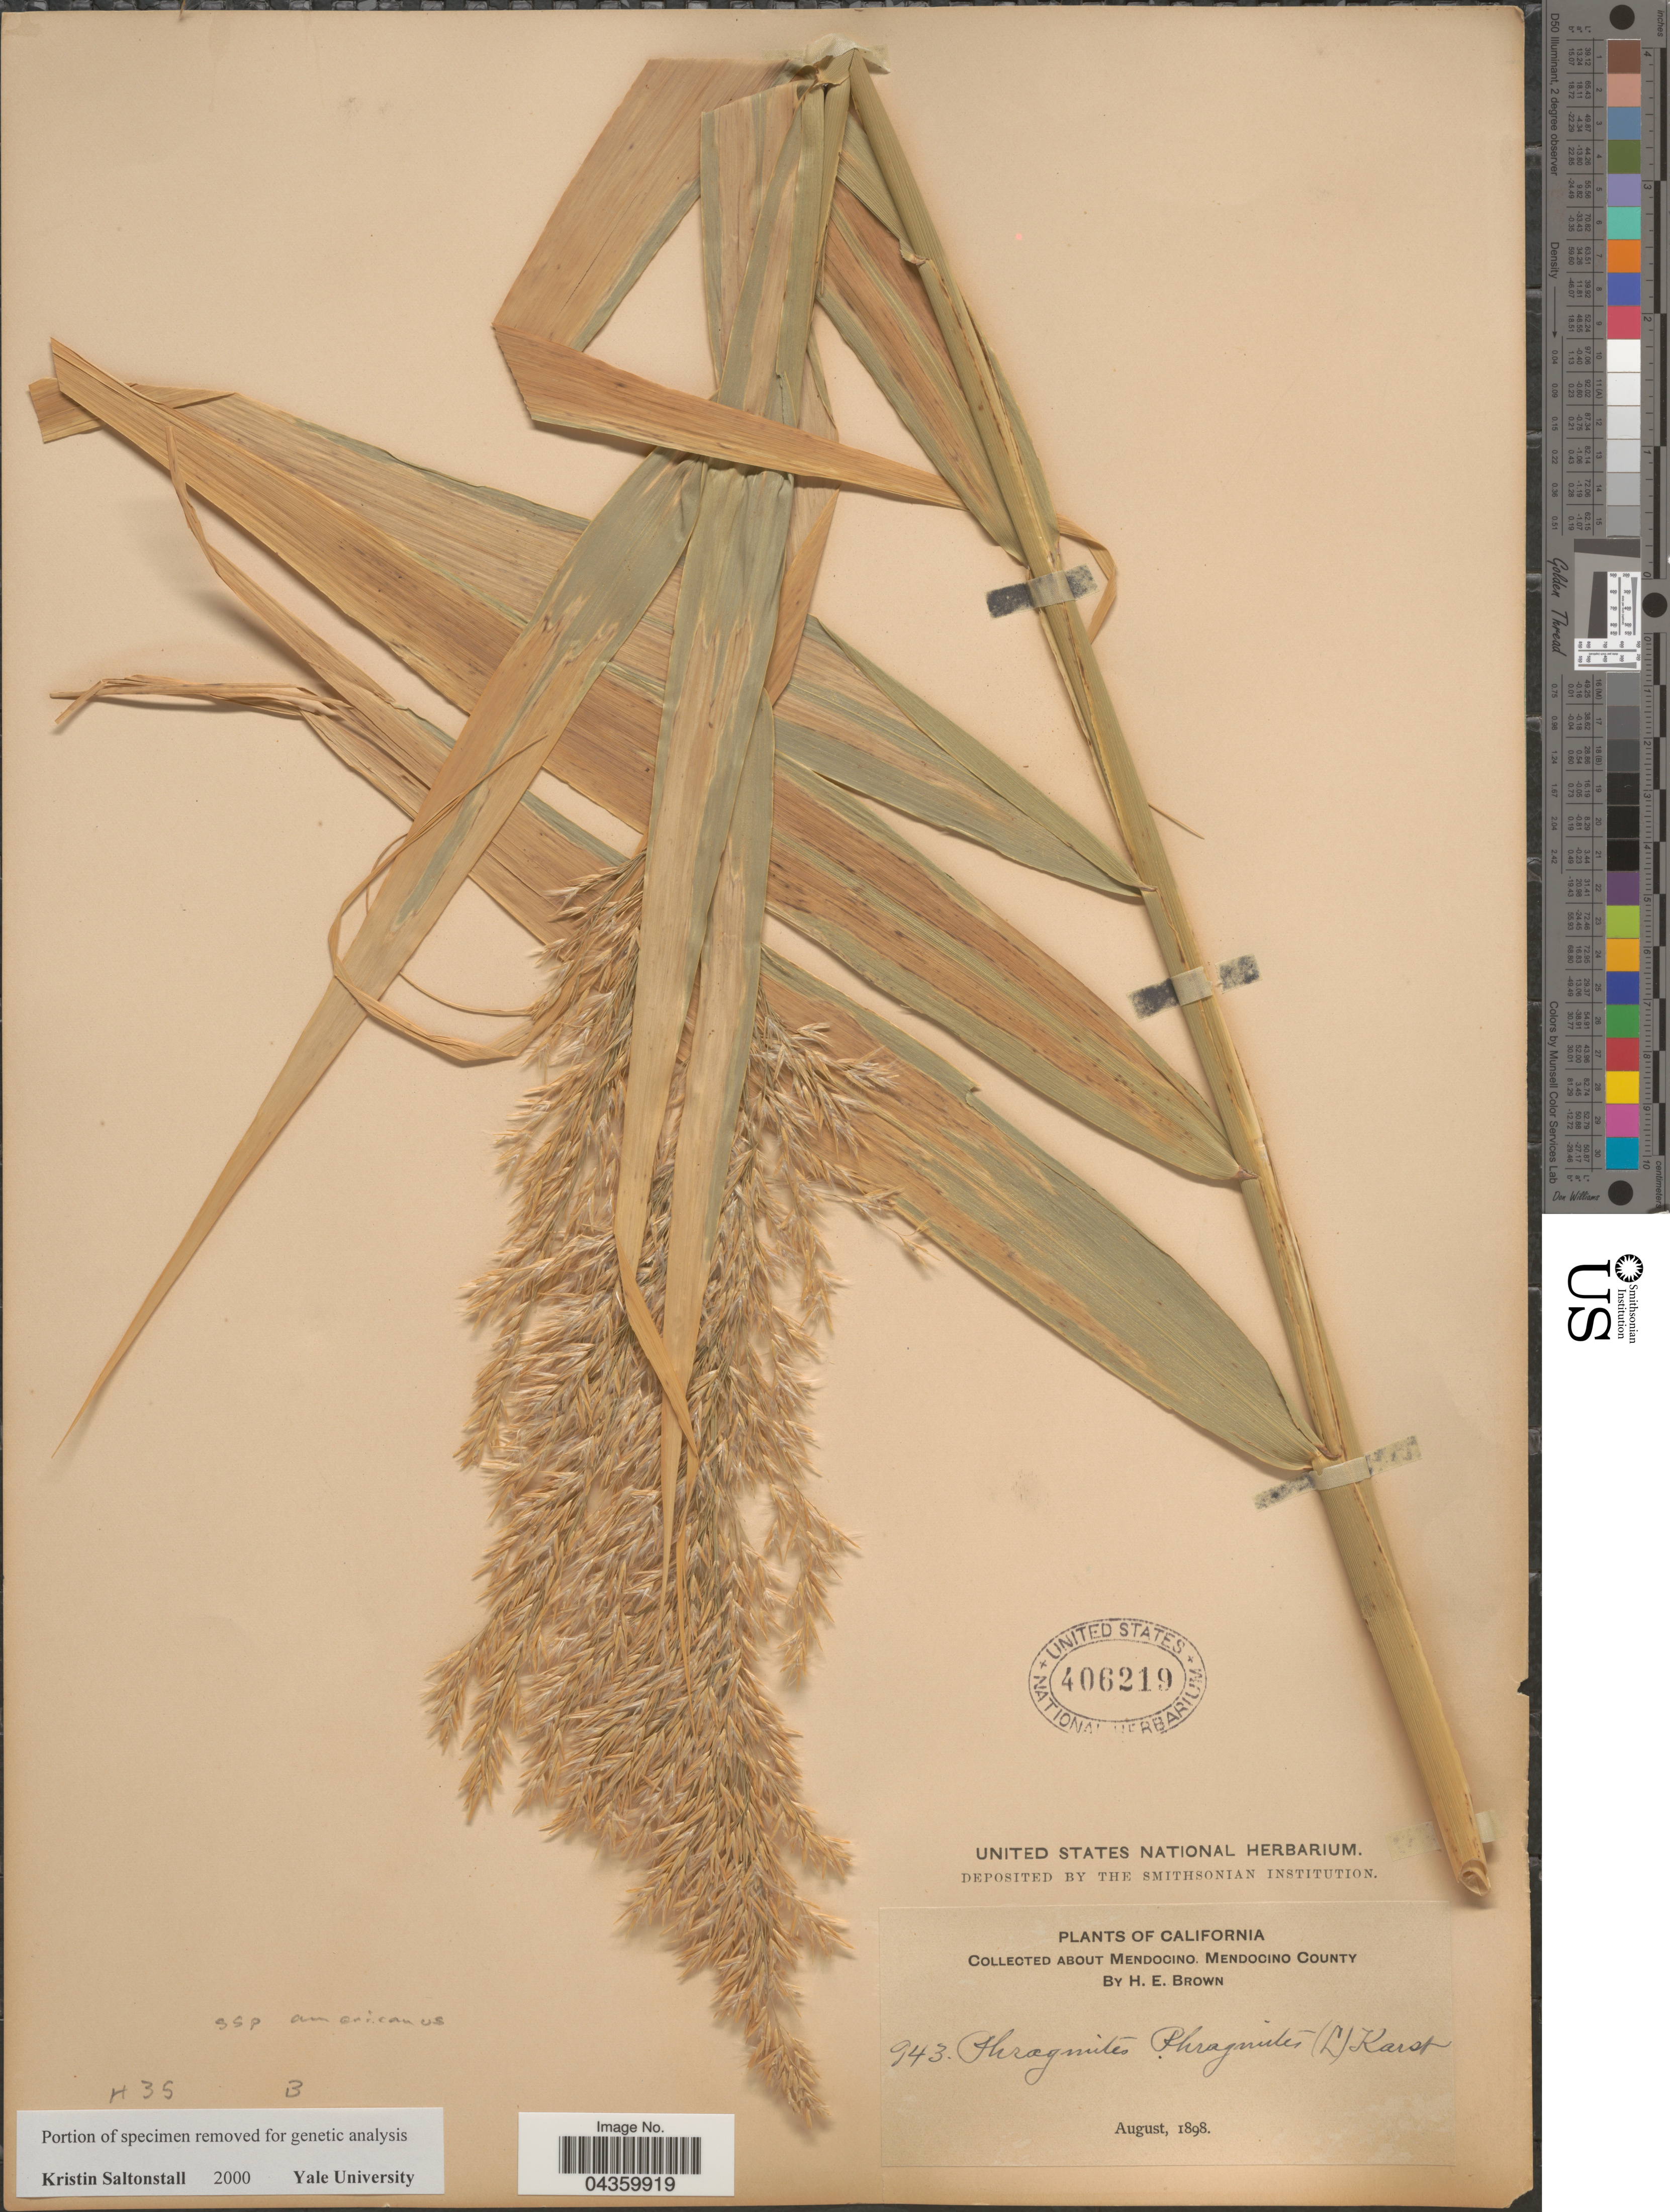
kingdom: Plantae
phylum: Tracheophyta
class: Liliopsida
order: Poales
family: Poaceae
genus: Phragmites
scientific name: Phragmites australis subsp. americanus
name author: Saltonstall & et al.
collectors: H. E. Brown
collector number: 943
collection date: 1898-08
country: United States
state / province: California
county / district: Mendocino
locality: About Mendocino, Mendocino County.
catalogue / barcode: US 406219